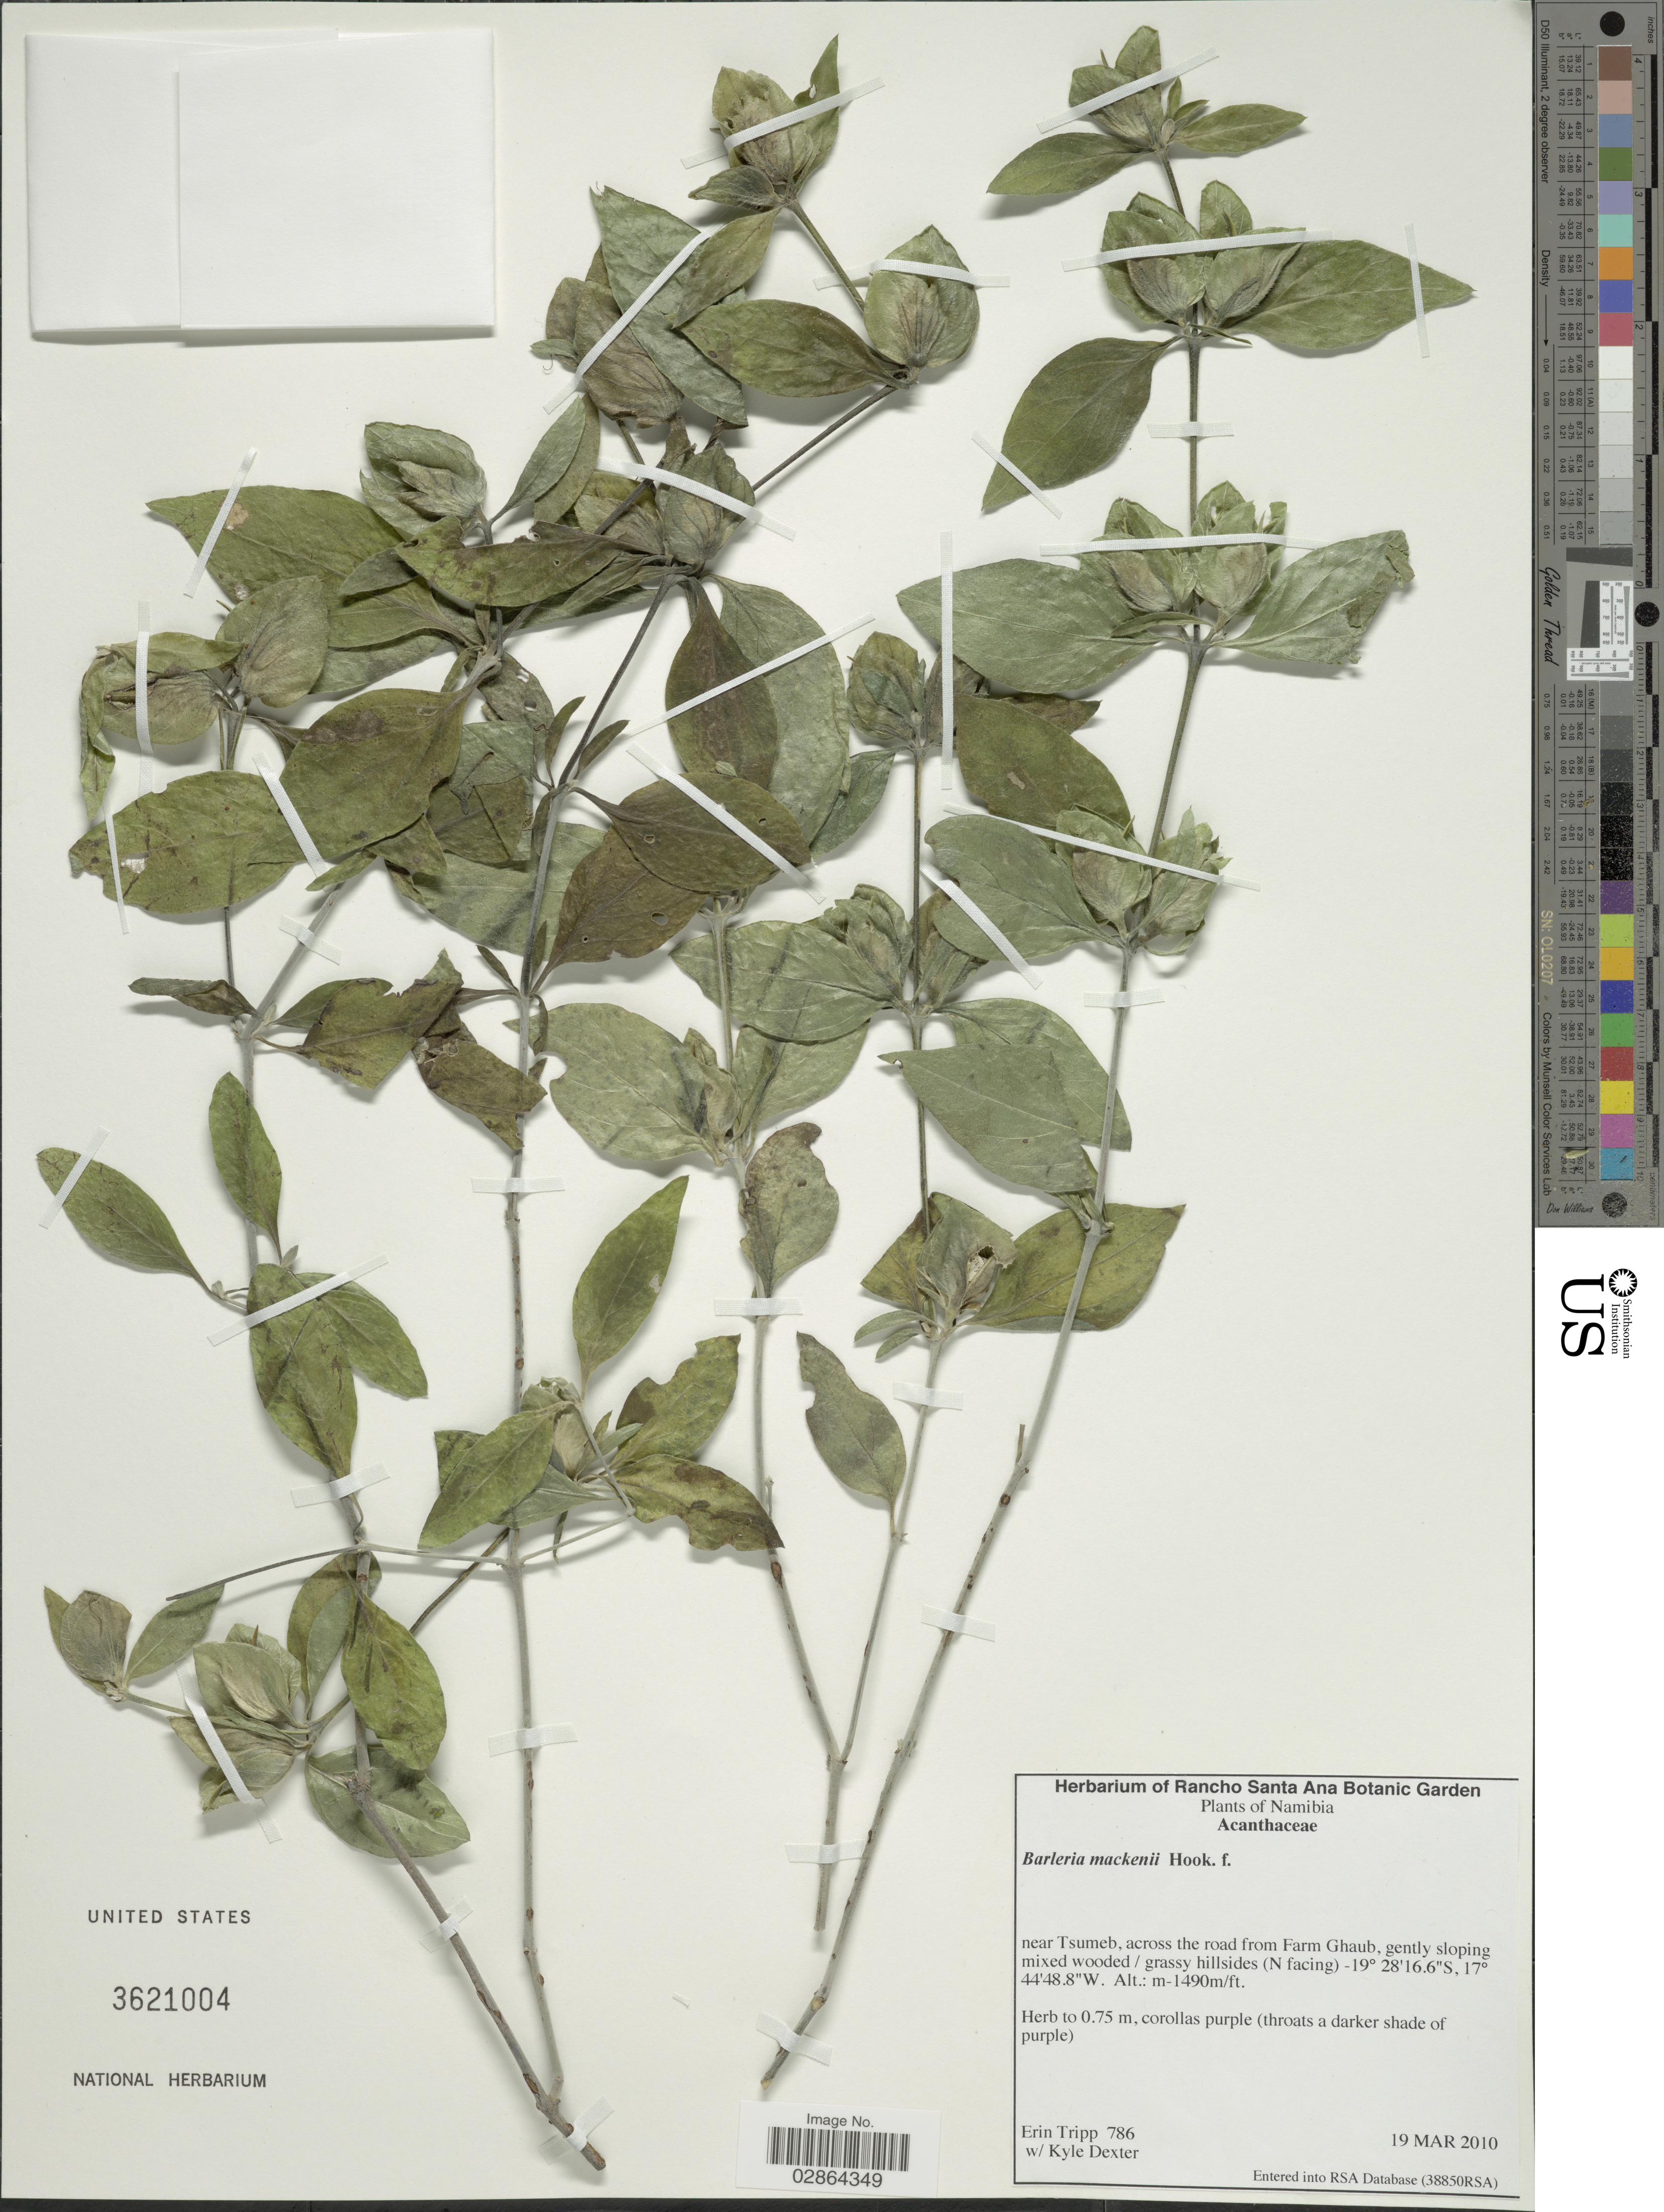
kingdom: Plantae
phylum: Tracheophyta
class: Magnoliopsida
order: Lamiales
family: Acanthaceae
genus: Barleria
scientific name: Barleria mackenii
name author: Hook. f.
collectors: E. Tripp & K. Dexter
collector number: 786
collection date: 2010-03-19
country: Namibia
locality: Near Tsumeb, across the road from Farm Ghaub.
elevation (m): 1490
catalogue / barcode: US 3621004